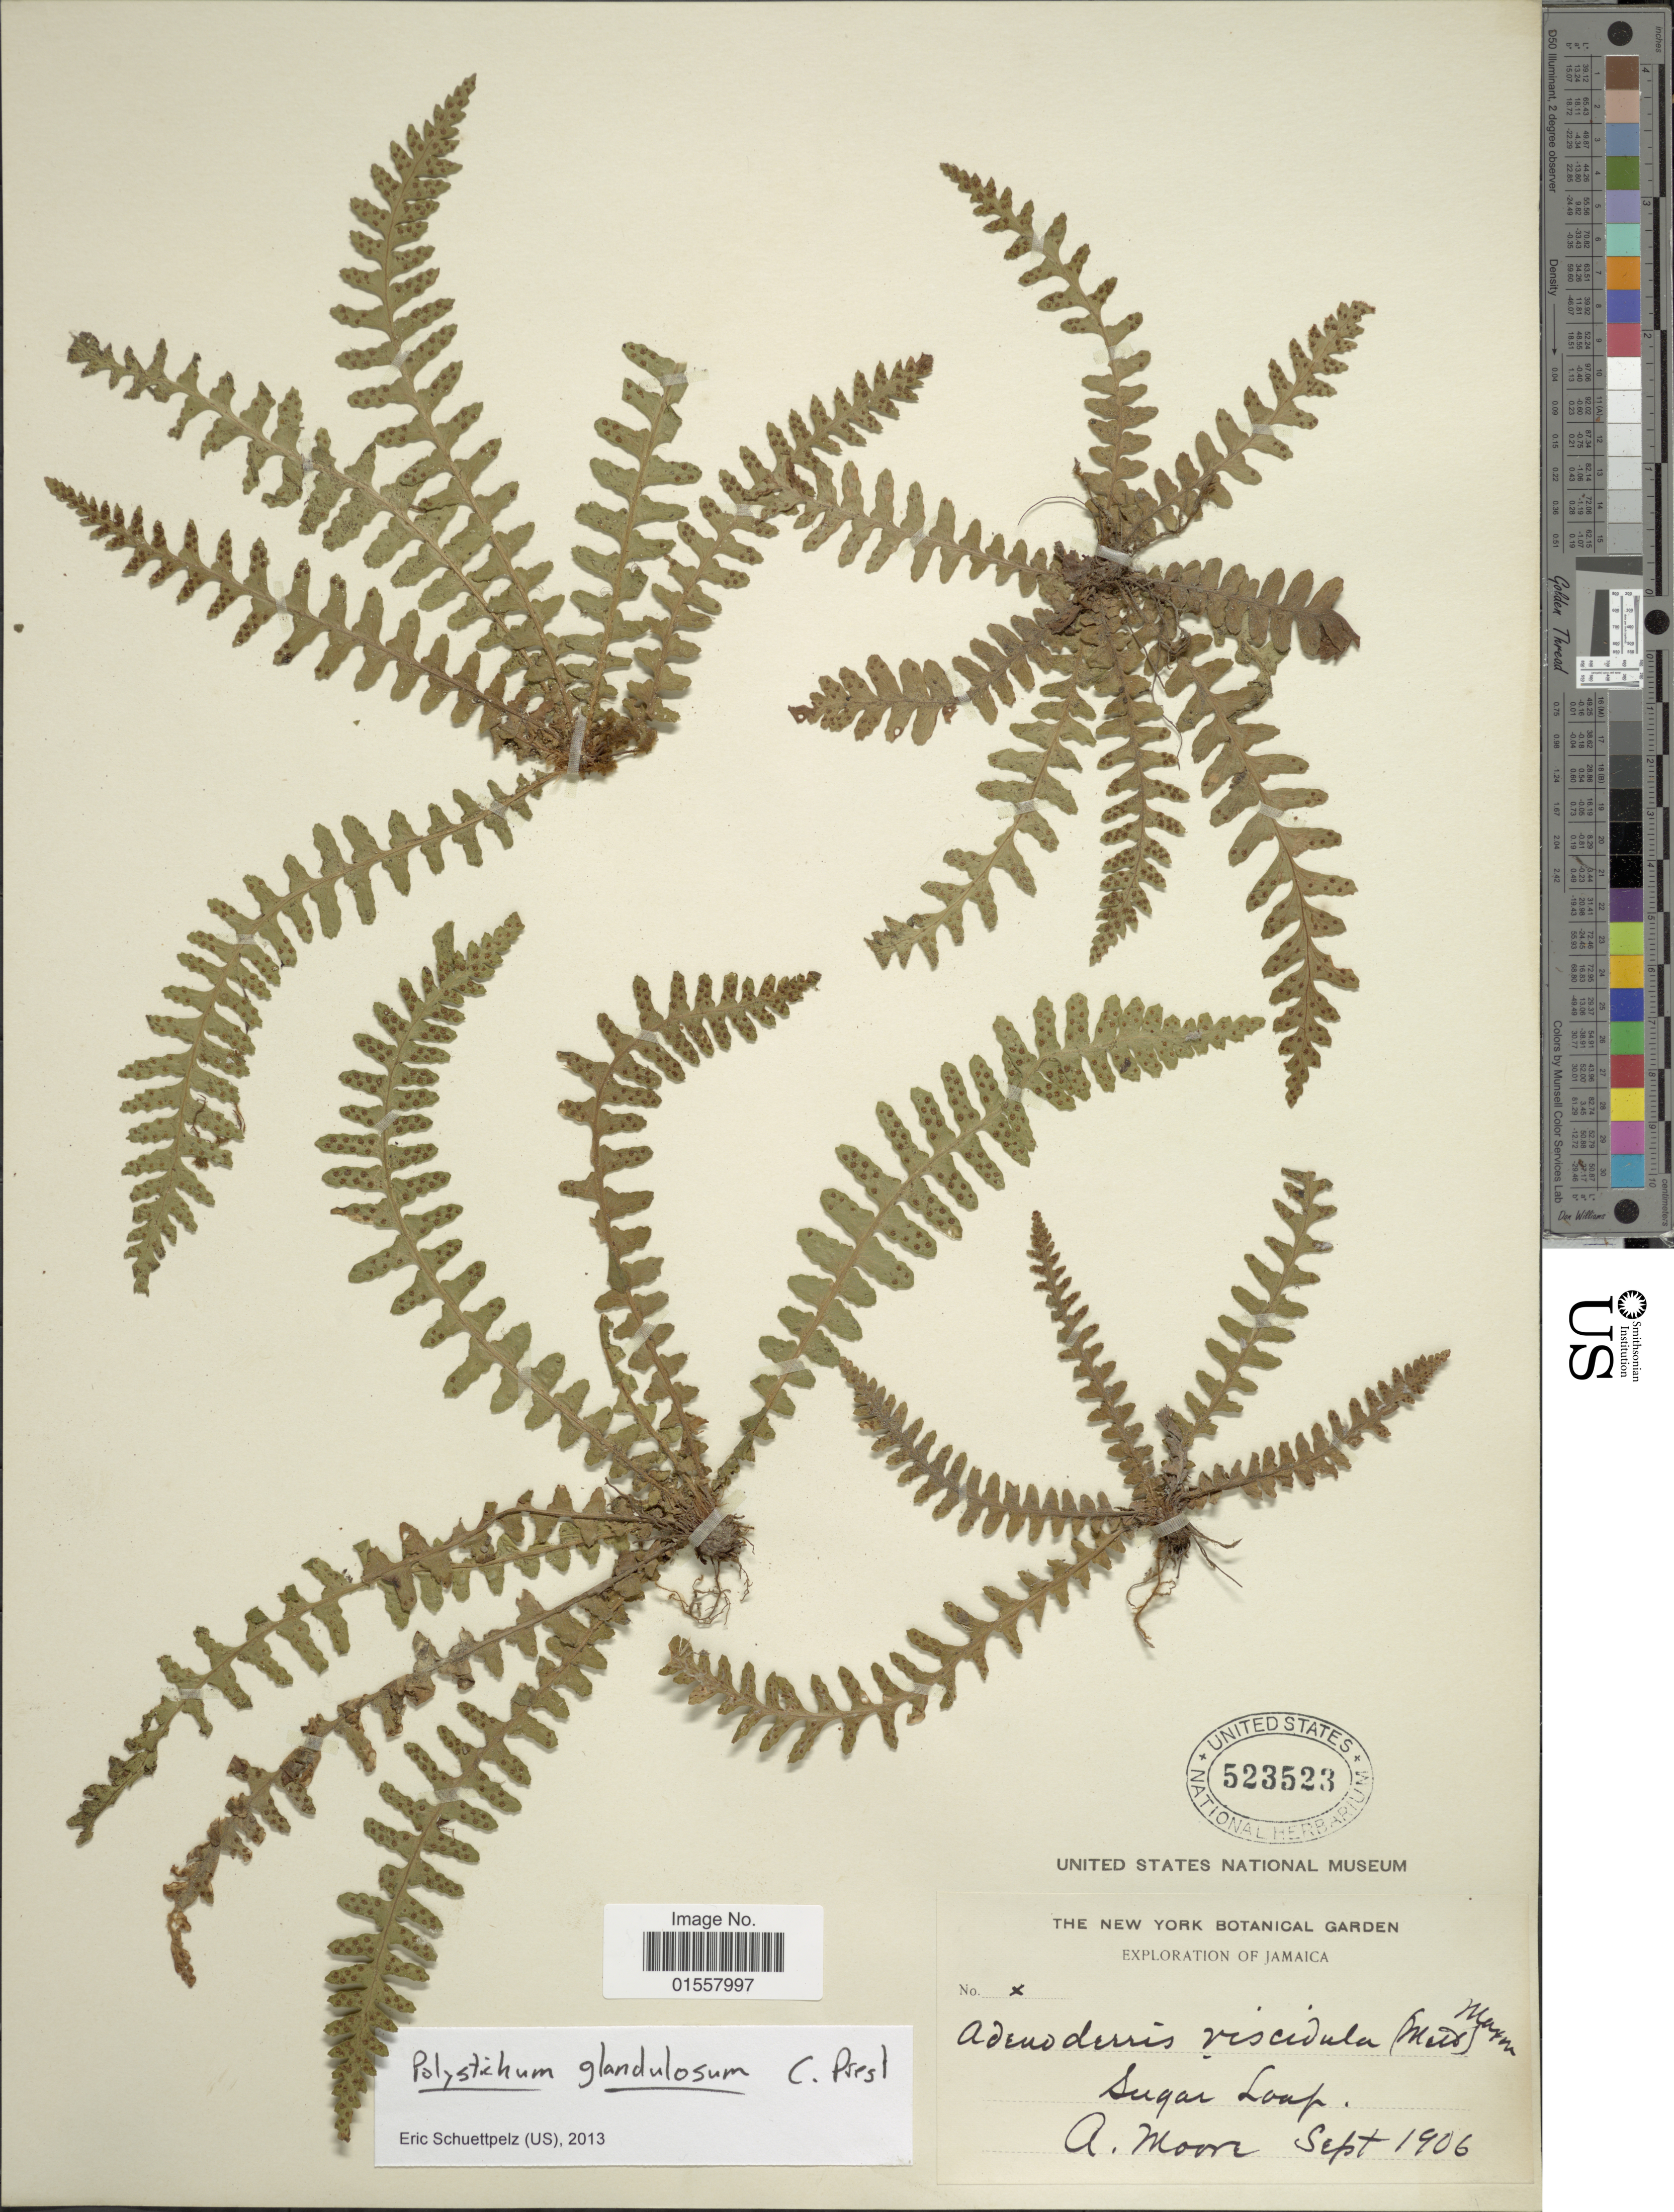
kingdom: Plantae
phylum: Tracheophyta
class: Polypodiopsida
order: Polypodiales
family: Dryopteridaceae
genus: Polystichum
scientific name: Polystichum glandulosum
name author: C. Presl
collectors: A. Moore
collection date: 1906-09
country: Jamaica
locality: Sugar Loaf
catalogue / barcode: US 523523